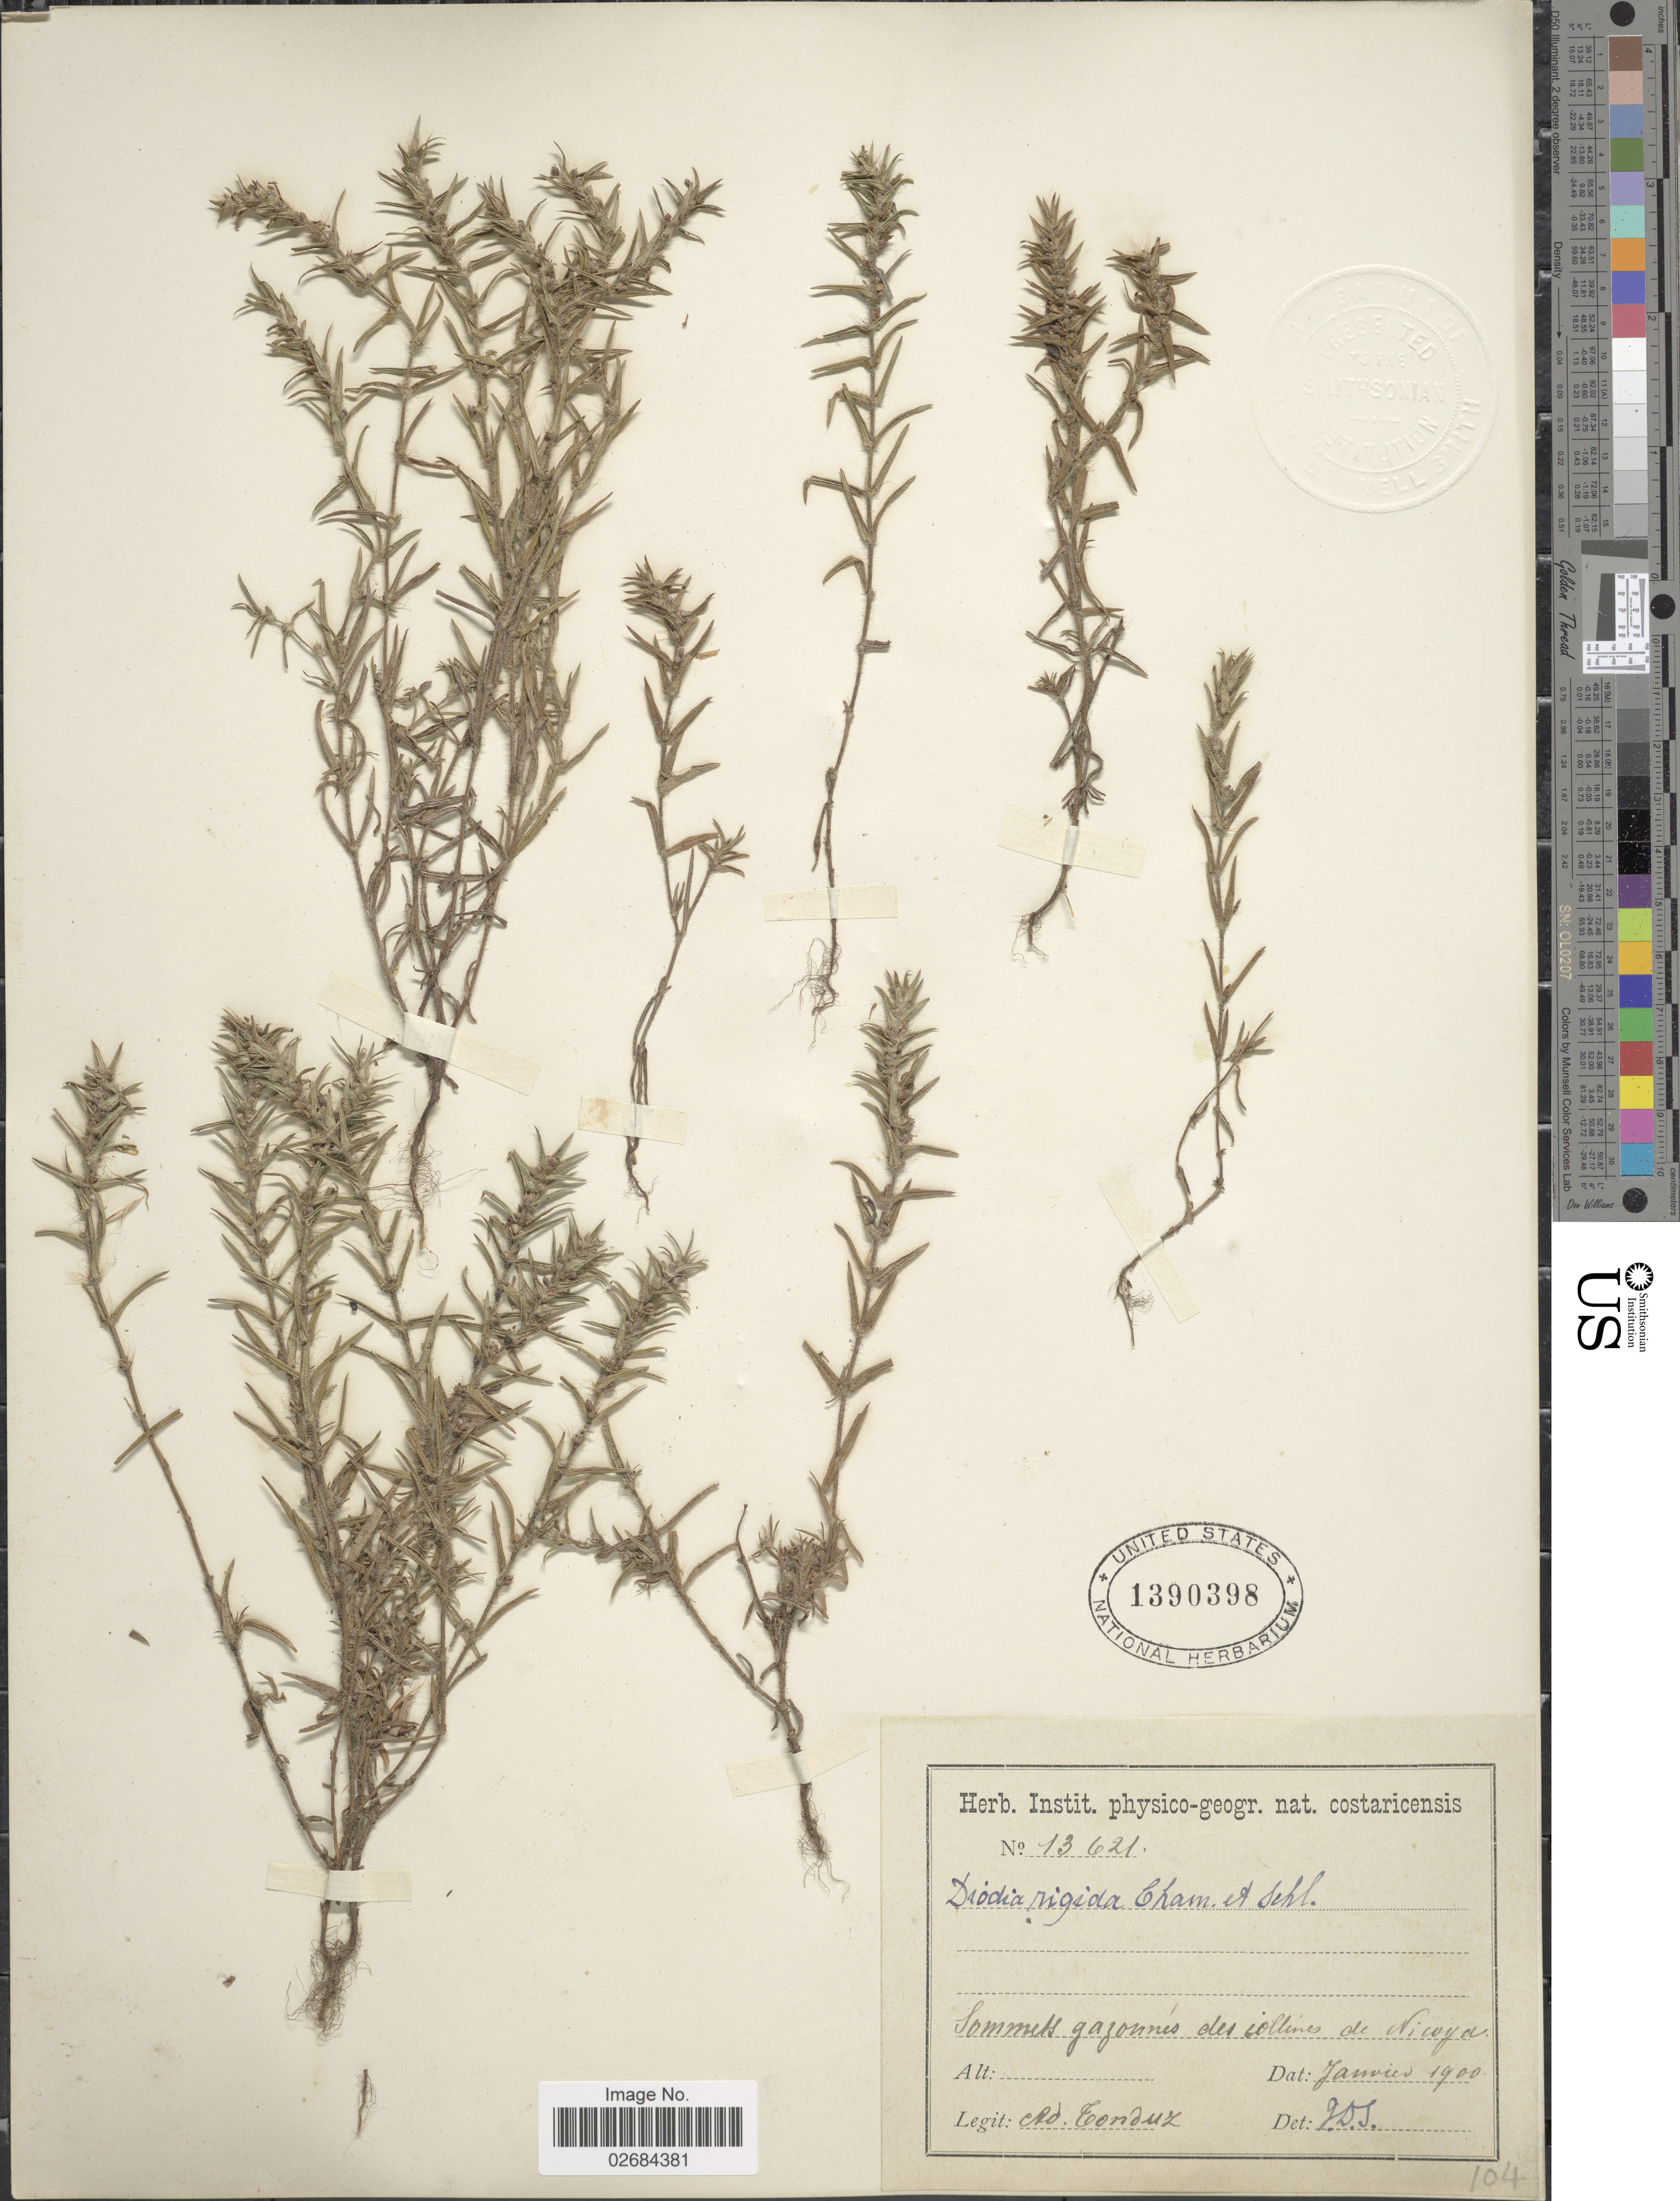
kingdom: Plantae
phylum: Tracheophyta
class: Magnoliopsida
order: Gentianales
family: Rubiaceae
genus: Diodia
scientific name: Diodia rigida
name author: Cham. & Schltdl.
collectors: A. Tonduz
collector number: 13621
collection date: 1900-01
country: Costa Rica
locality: Sommets gazonnes des collines de Nicoya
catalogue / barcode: US 1390398